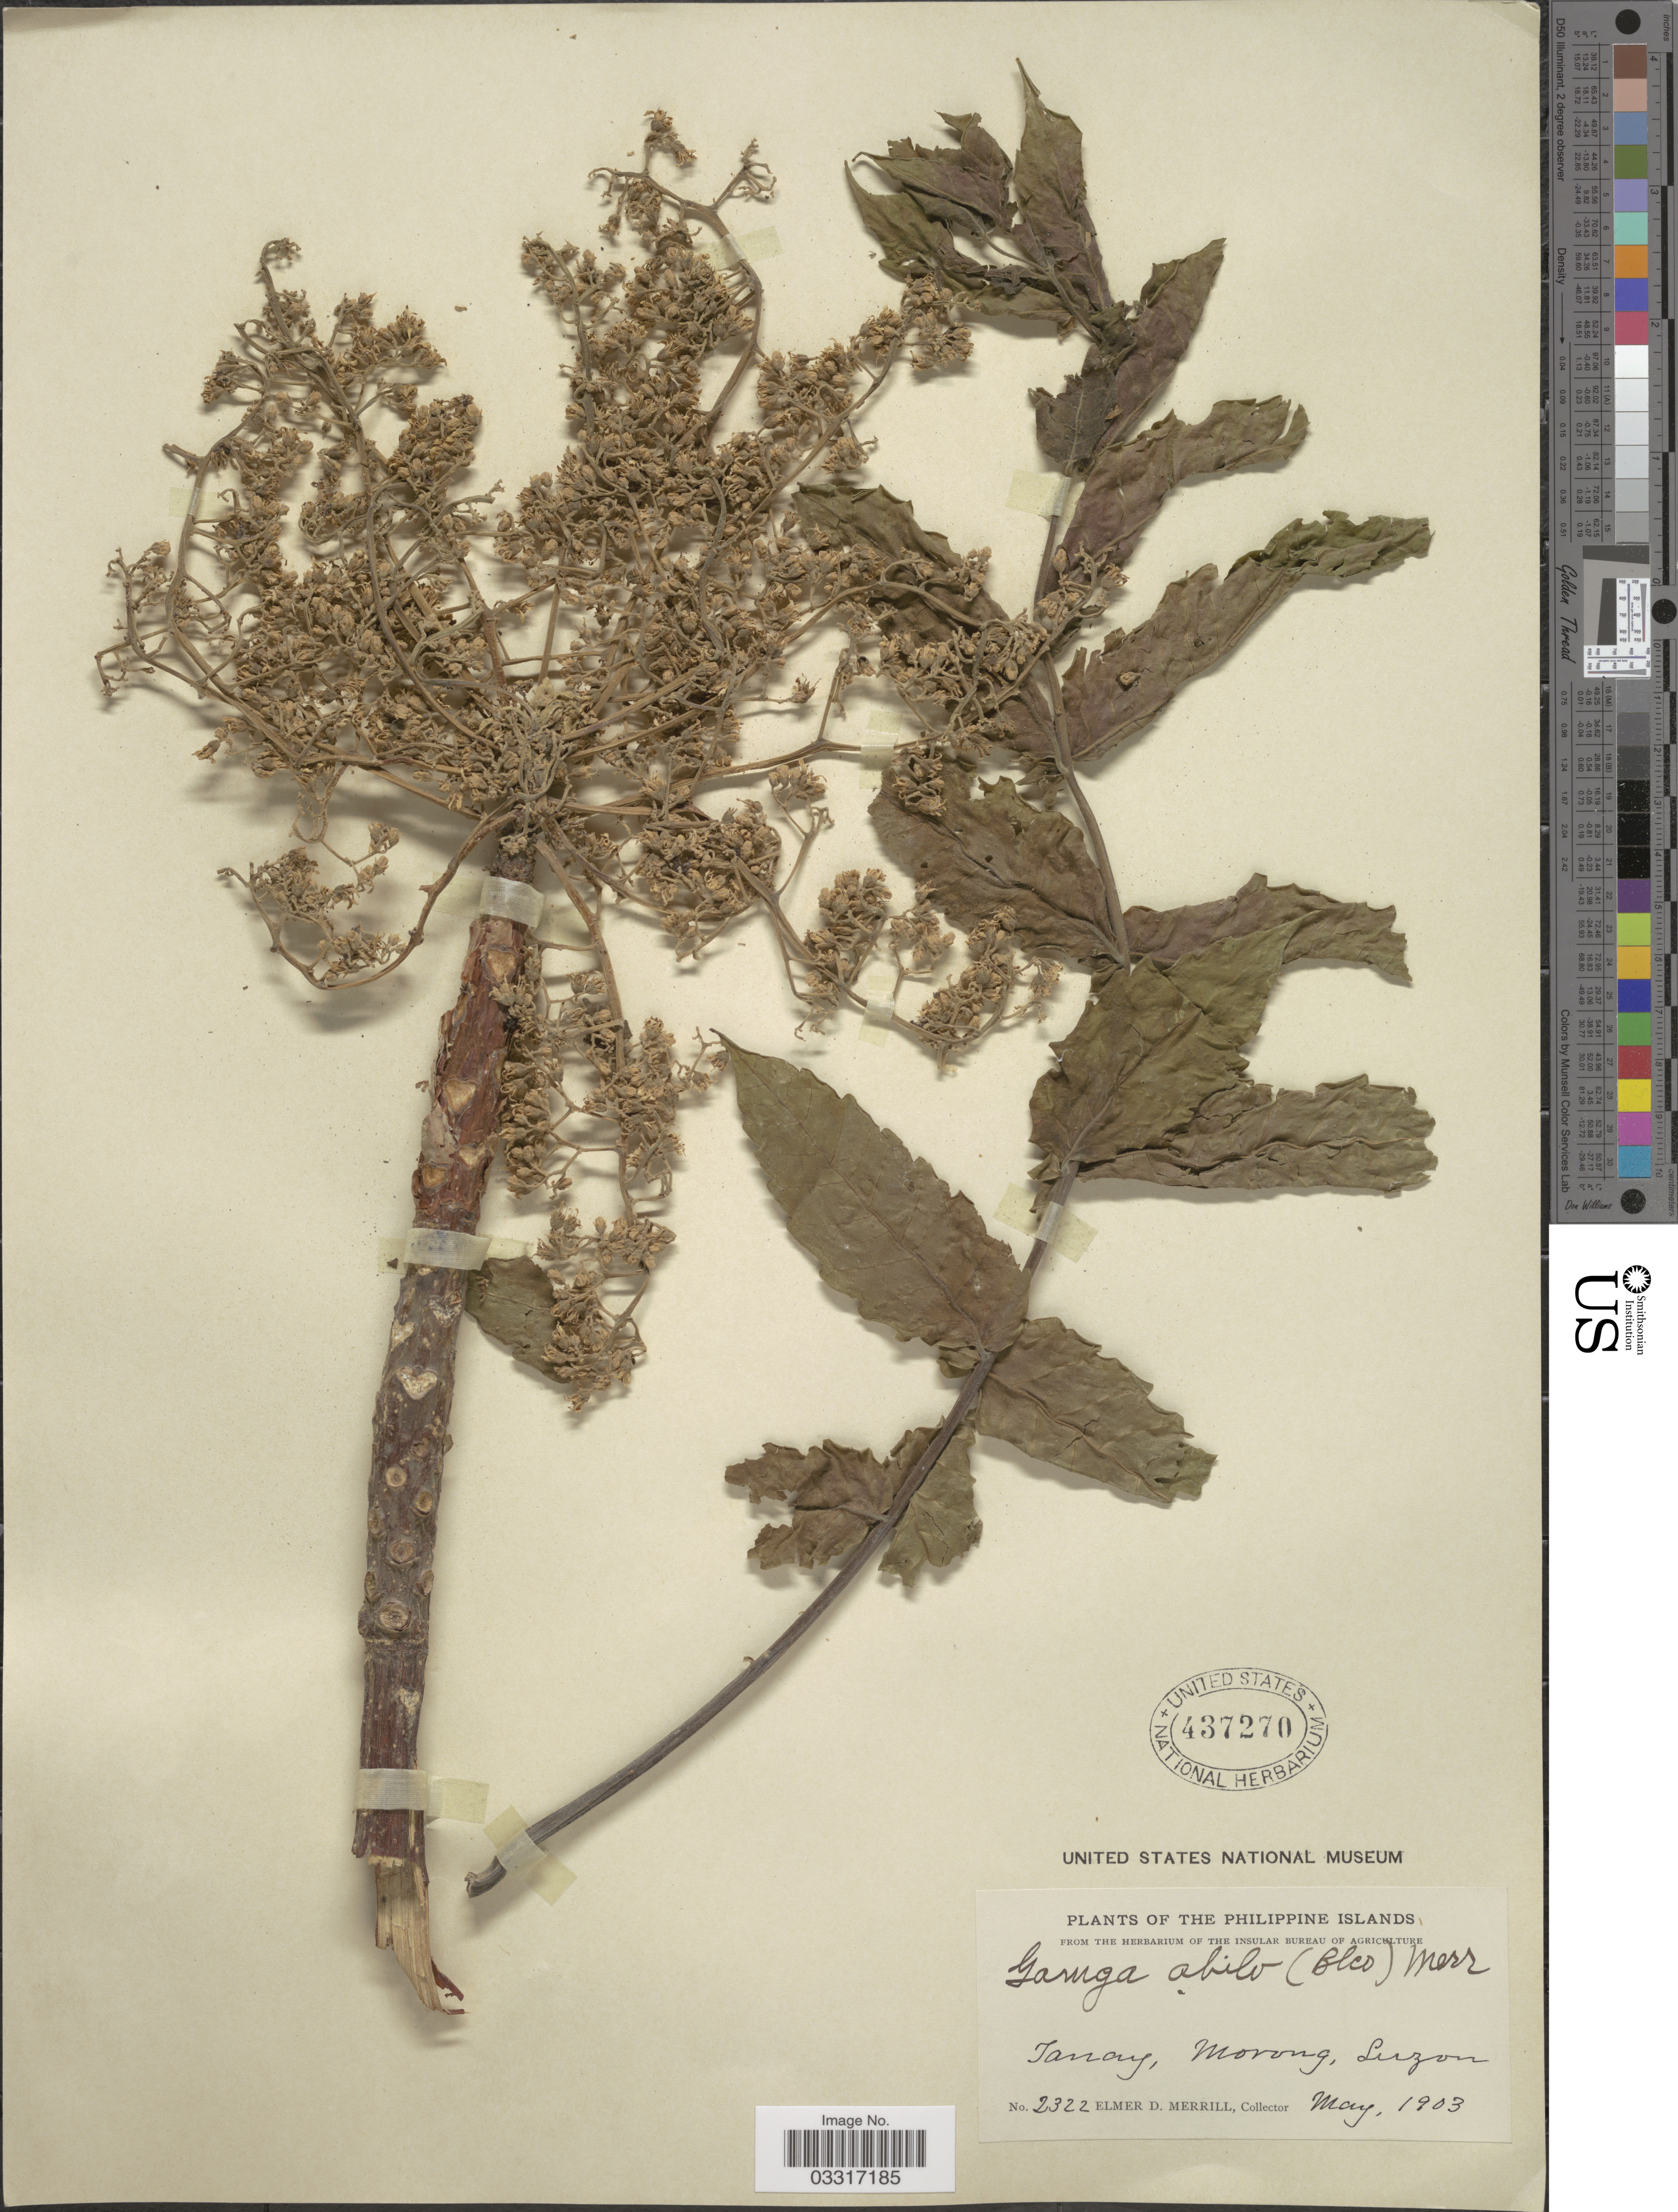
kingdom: Plantae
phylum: Tracheophyta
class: Magnoliopsida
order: Sapindales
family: Burseraceae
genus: Garuga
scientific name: Garuga floribunda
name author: Decne.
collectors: E. D. Merrill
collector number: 2322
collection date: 1903-05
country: Philippines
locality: The Philippine Islands. Tanay, Morong, Luzon.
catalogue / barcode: US 437270